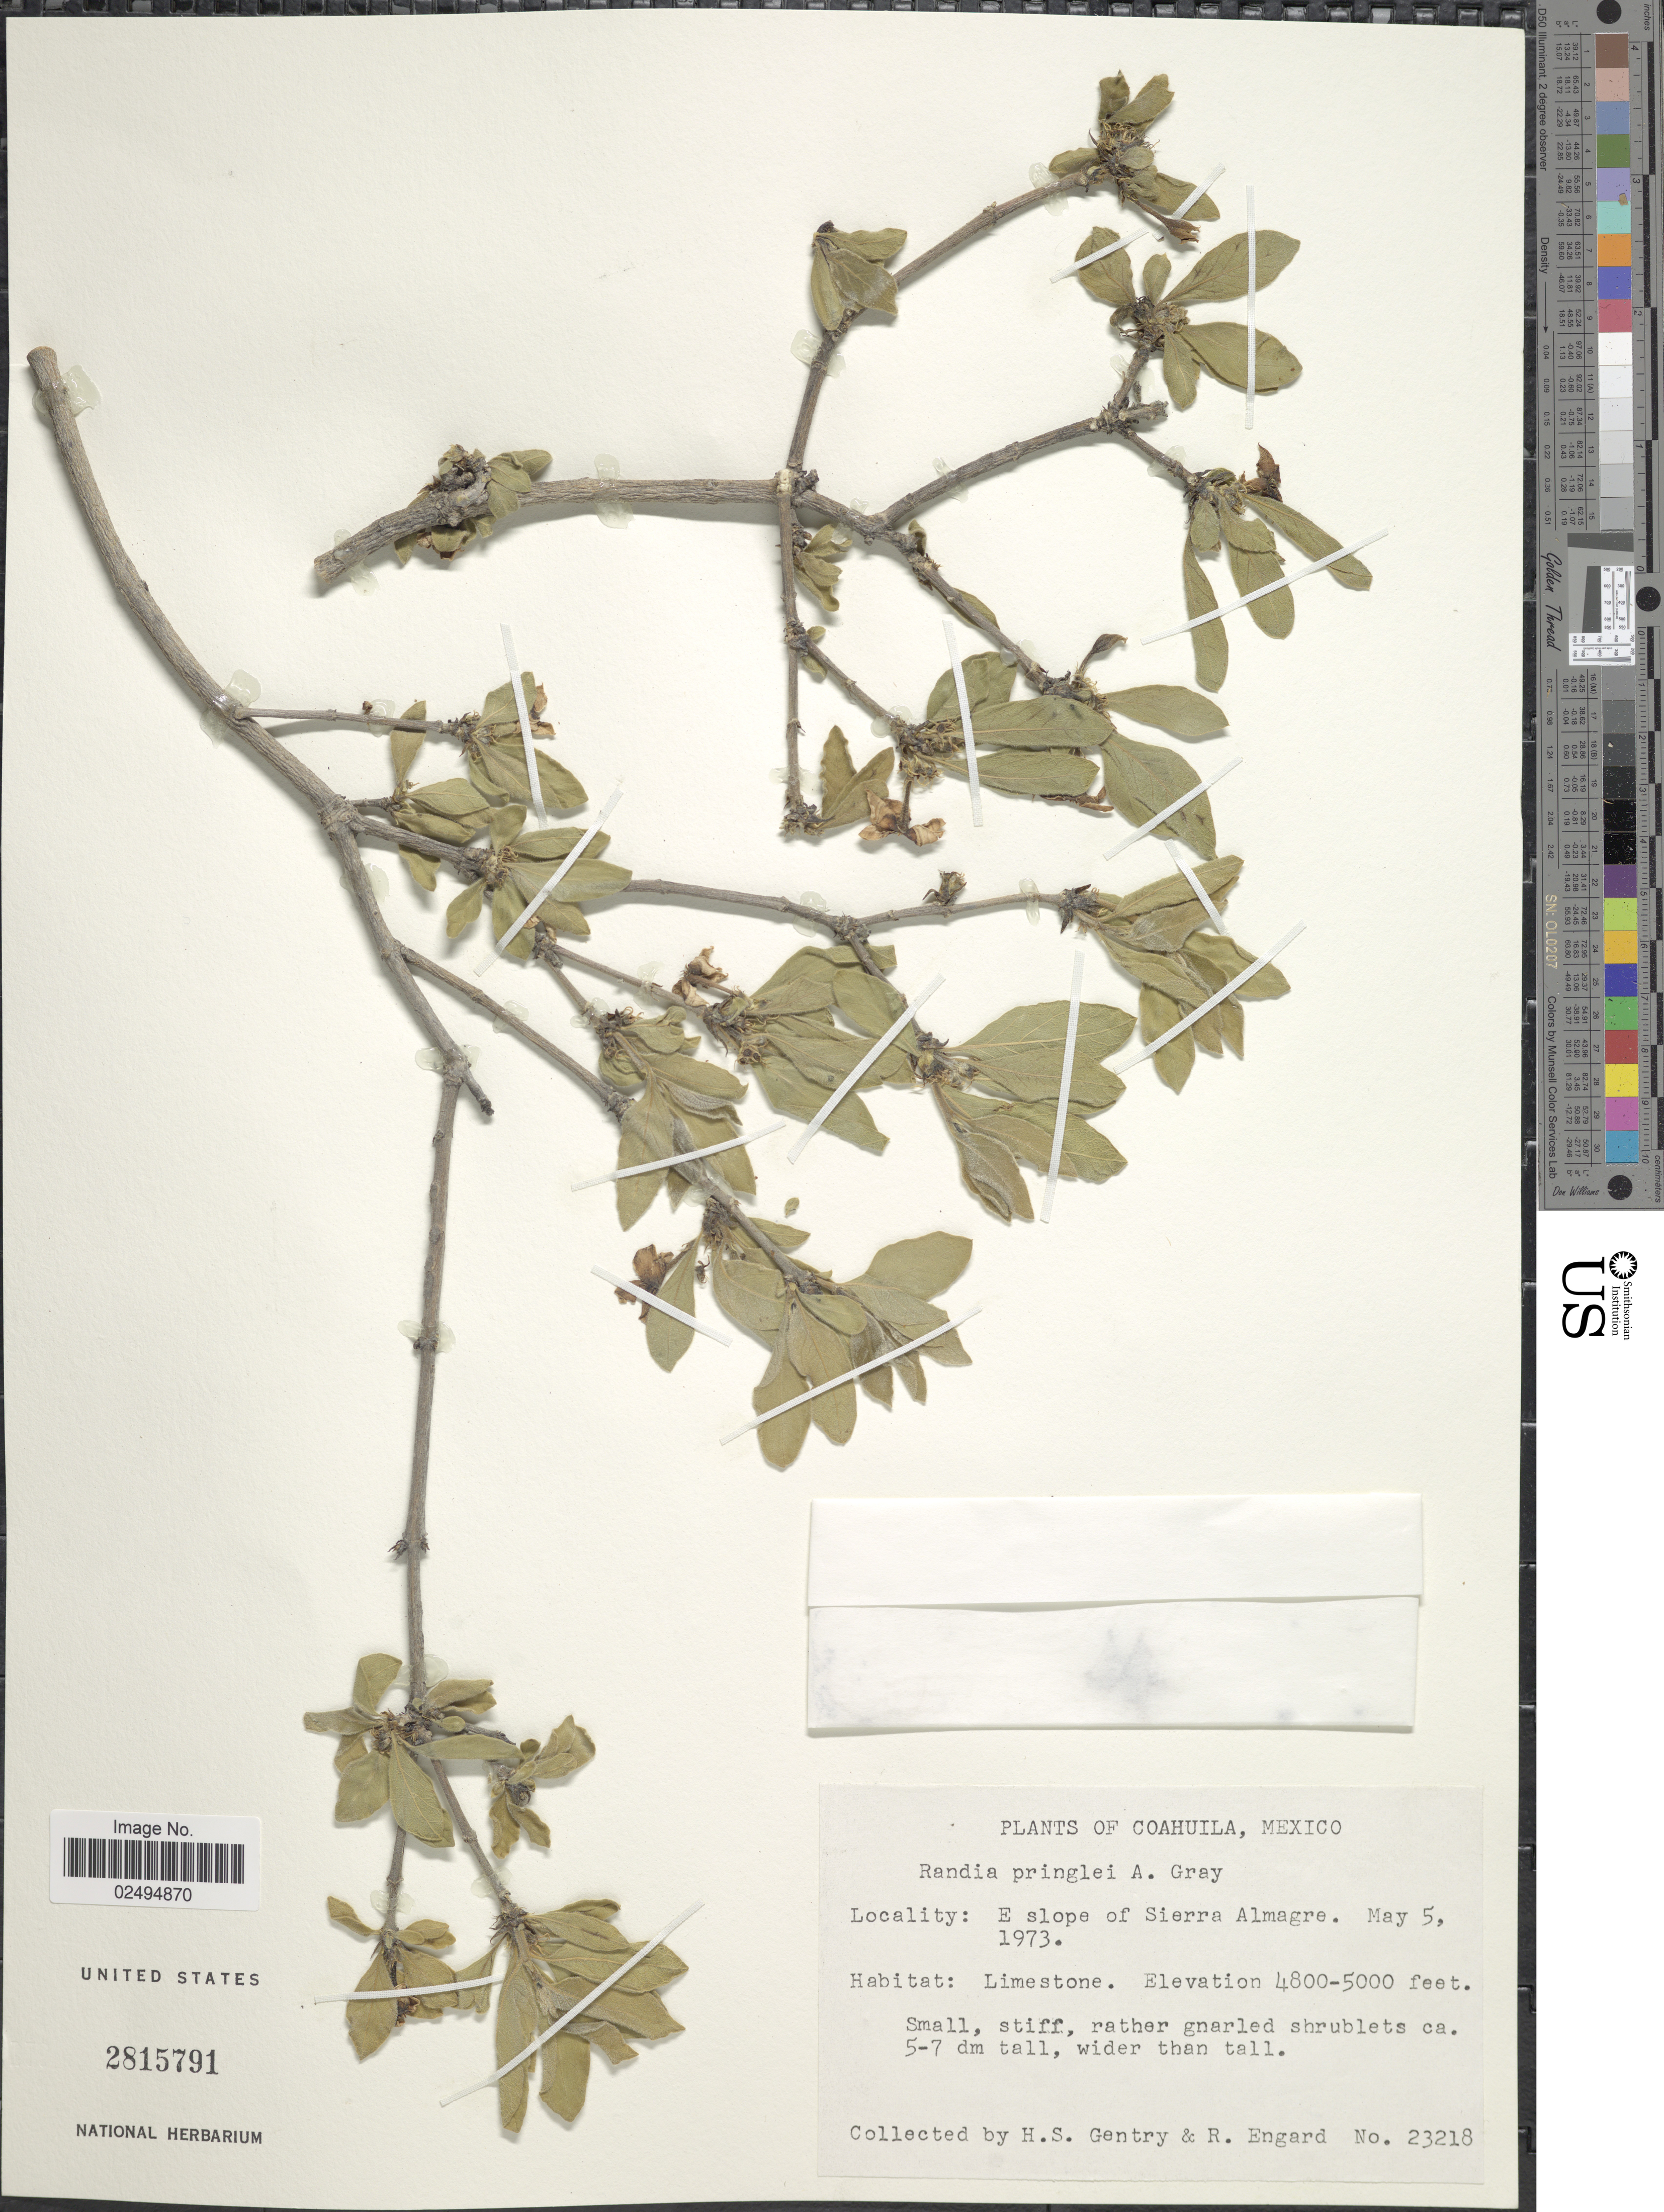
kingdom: Plantae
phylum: Tracheophyta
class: Magnoliopsida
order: Gentianales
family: Rubiaceae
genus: Randia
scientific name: Randia pringlei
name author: (S. Watson) A. Gray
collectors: H. S. Gentry & R. Engard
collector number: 23218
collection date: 1973-05-05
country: Mexico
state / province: Coahuila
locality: E slope of Sierra Almagre, Limestone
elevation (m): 1463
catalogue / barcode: US 2815791